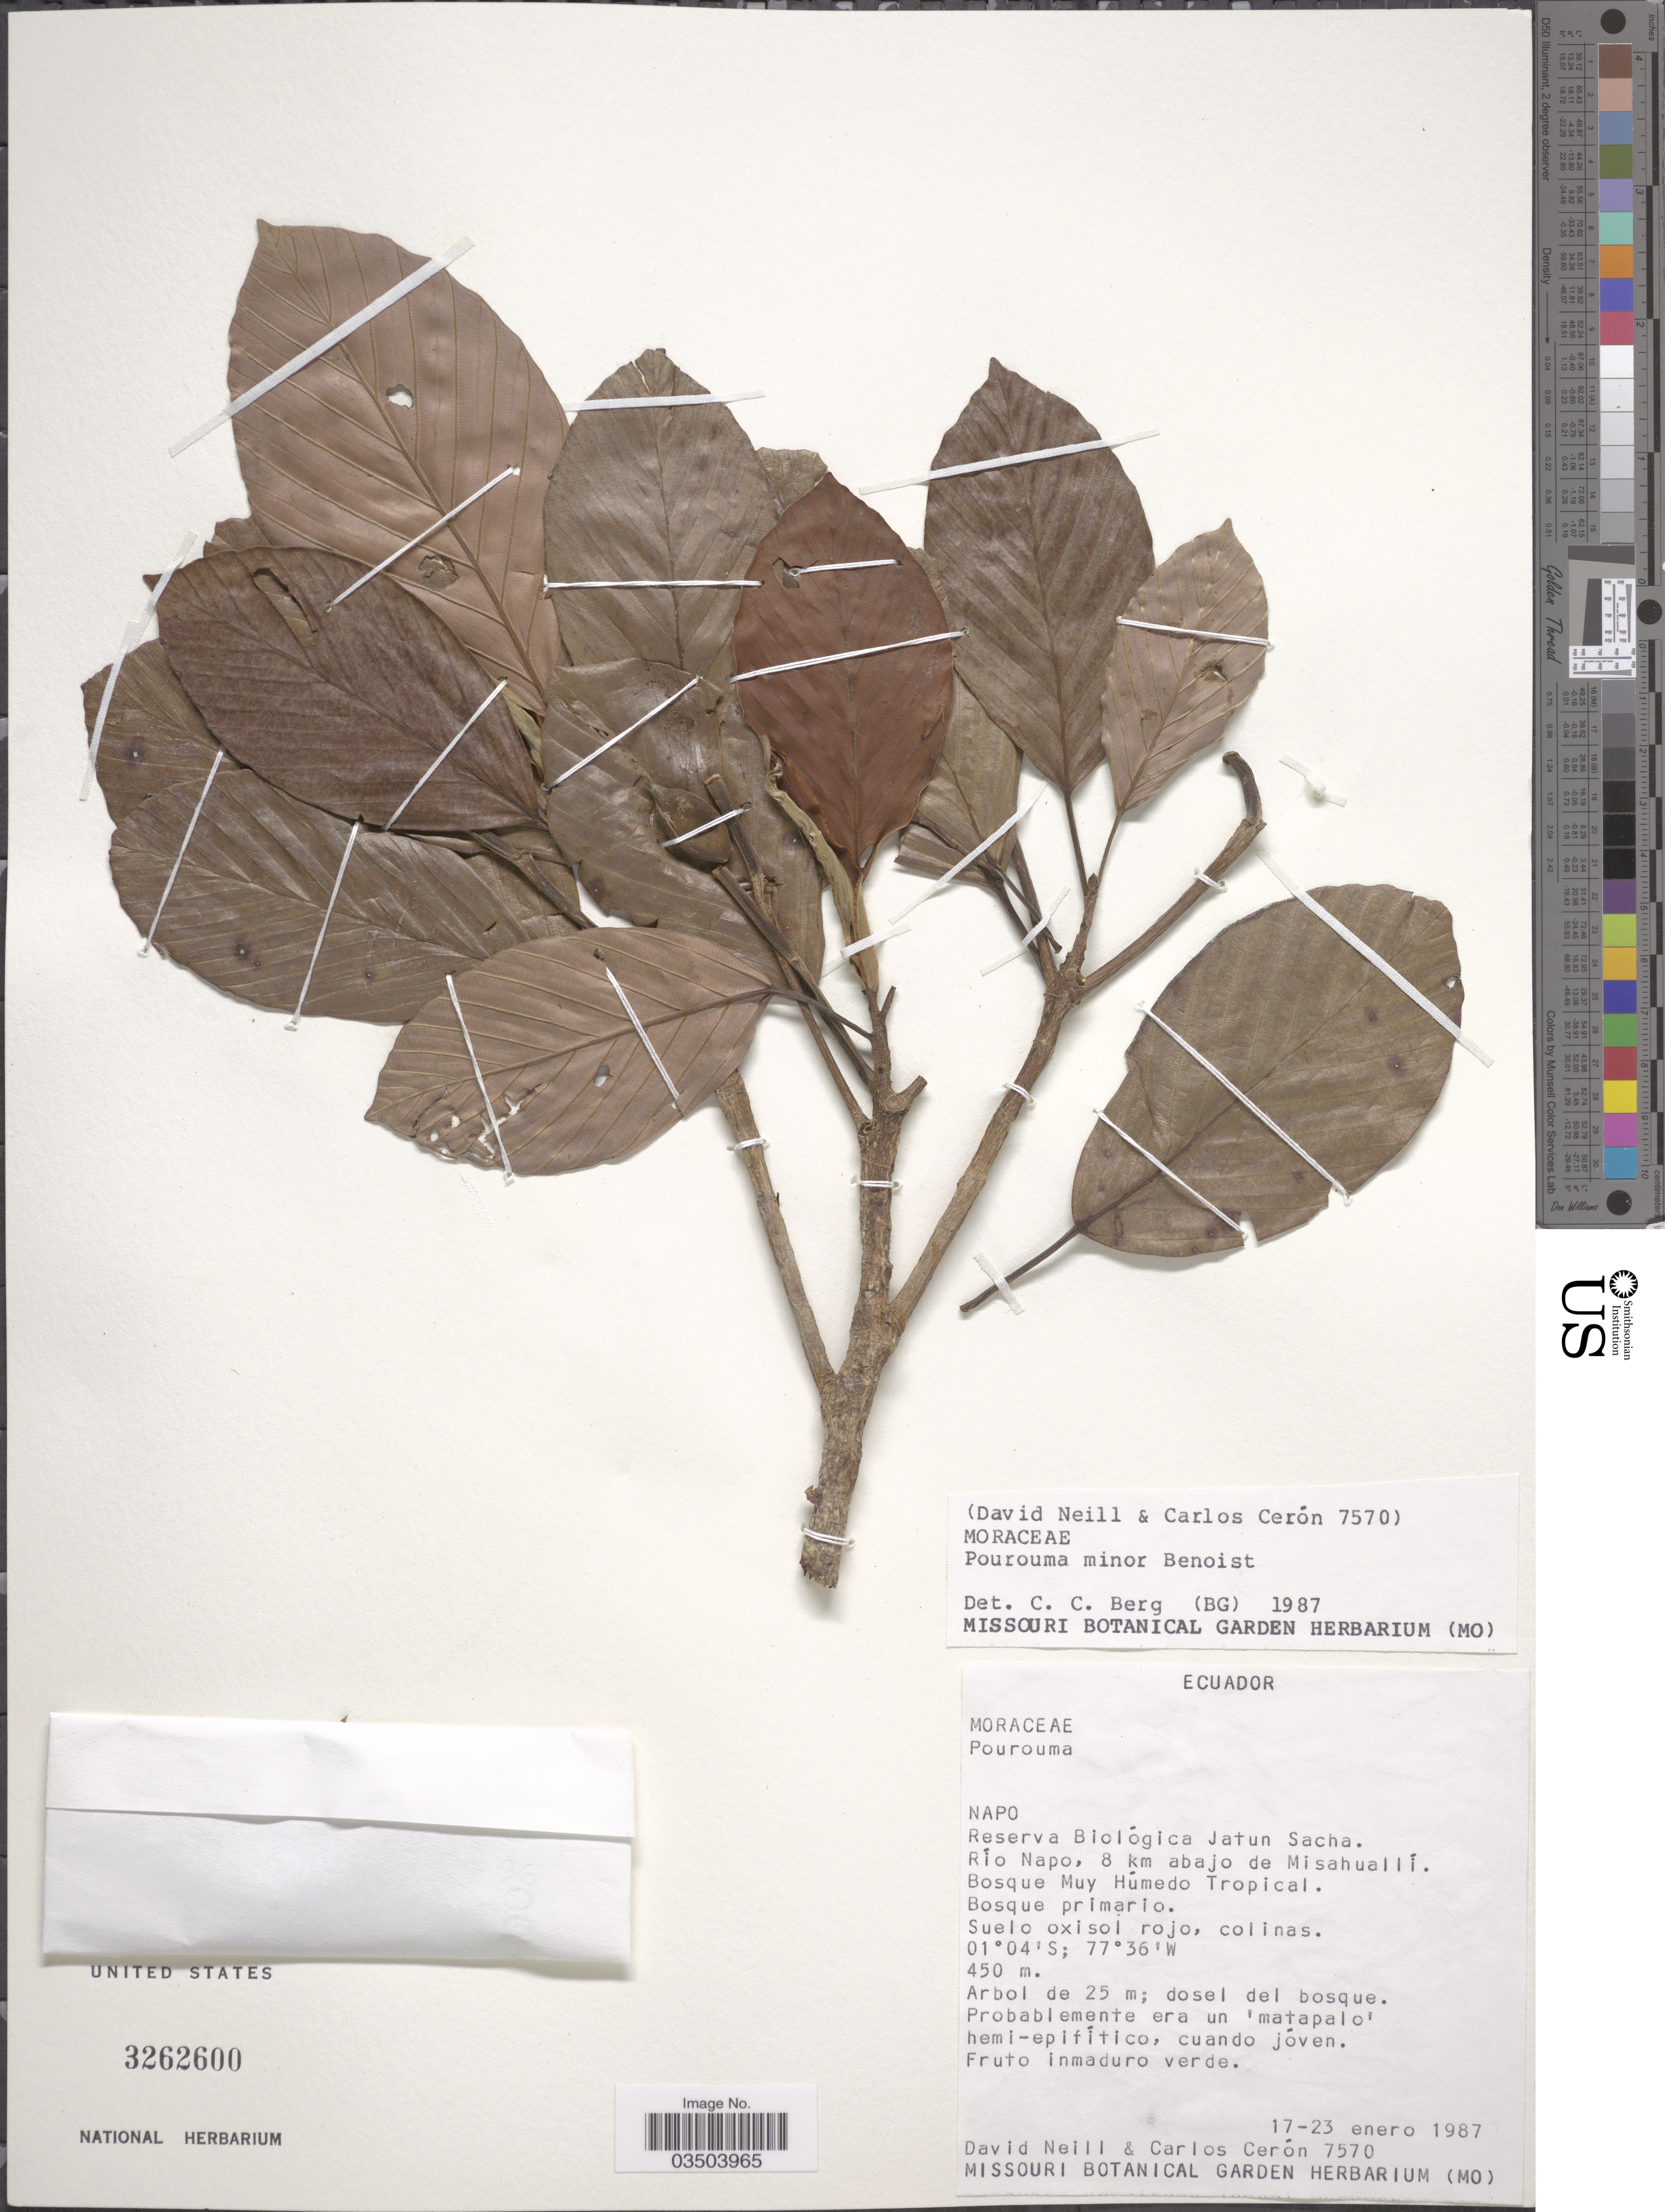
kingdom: Plantae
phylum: Tracheophyta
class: Magnoliopsida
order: Rosales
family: Urticaceae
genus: Pourouma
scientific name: Pourouma minor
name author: Benoist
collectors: D. Neill & C. Cerón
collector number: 7570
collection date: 1987-01-17/1987-01-23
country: Ecuador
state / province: Napo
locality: Reserva Biológica Jatun Sacha. Río Napo, 8 km abajo de Misahualli. Bosque Muy Húmedo Tropical.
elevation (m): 450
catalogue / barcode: US 3262600